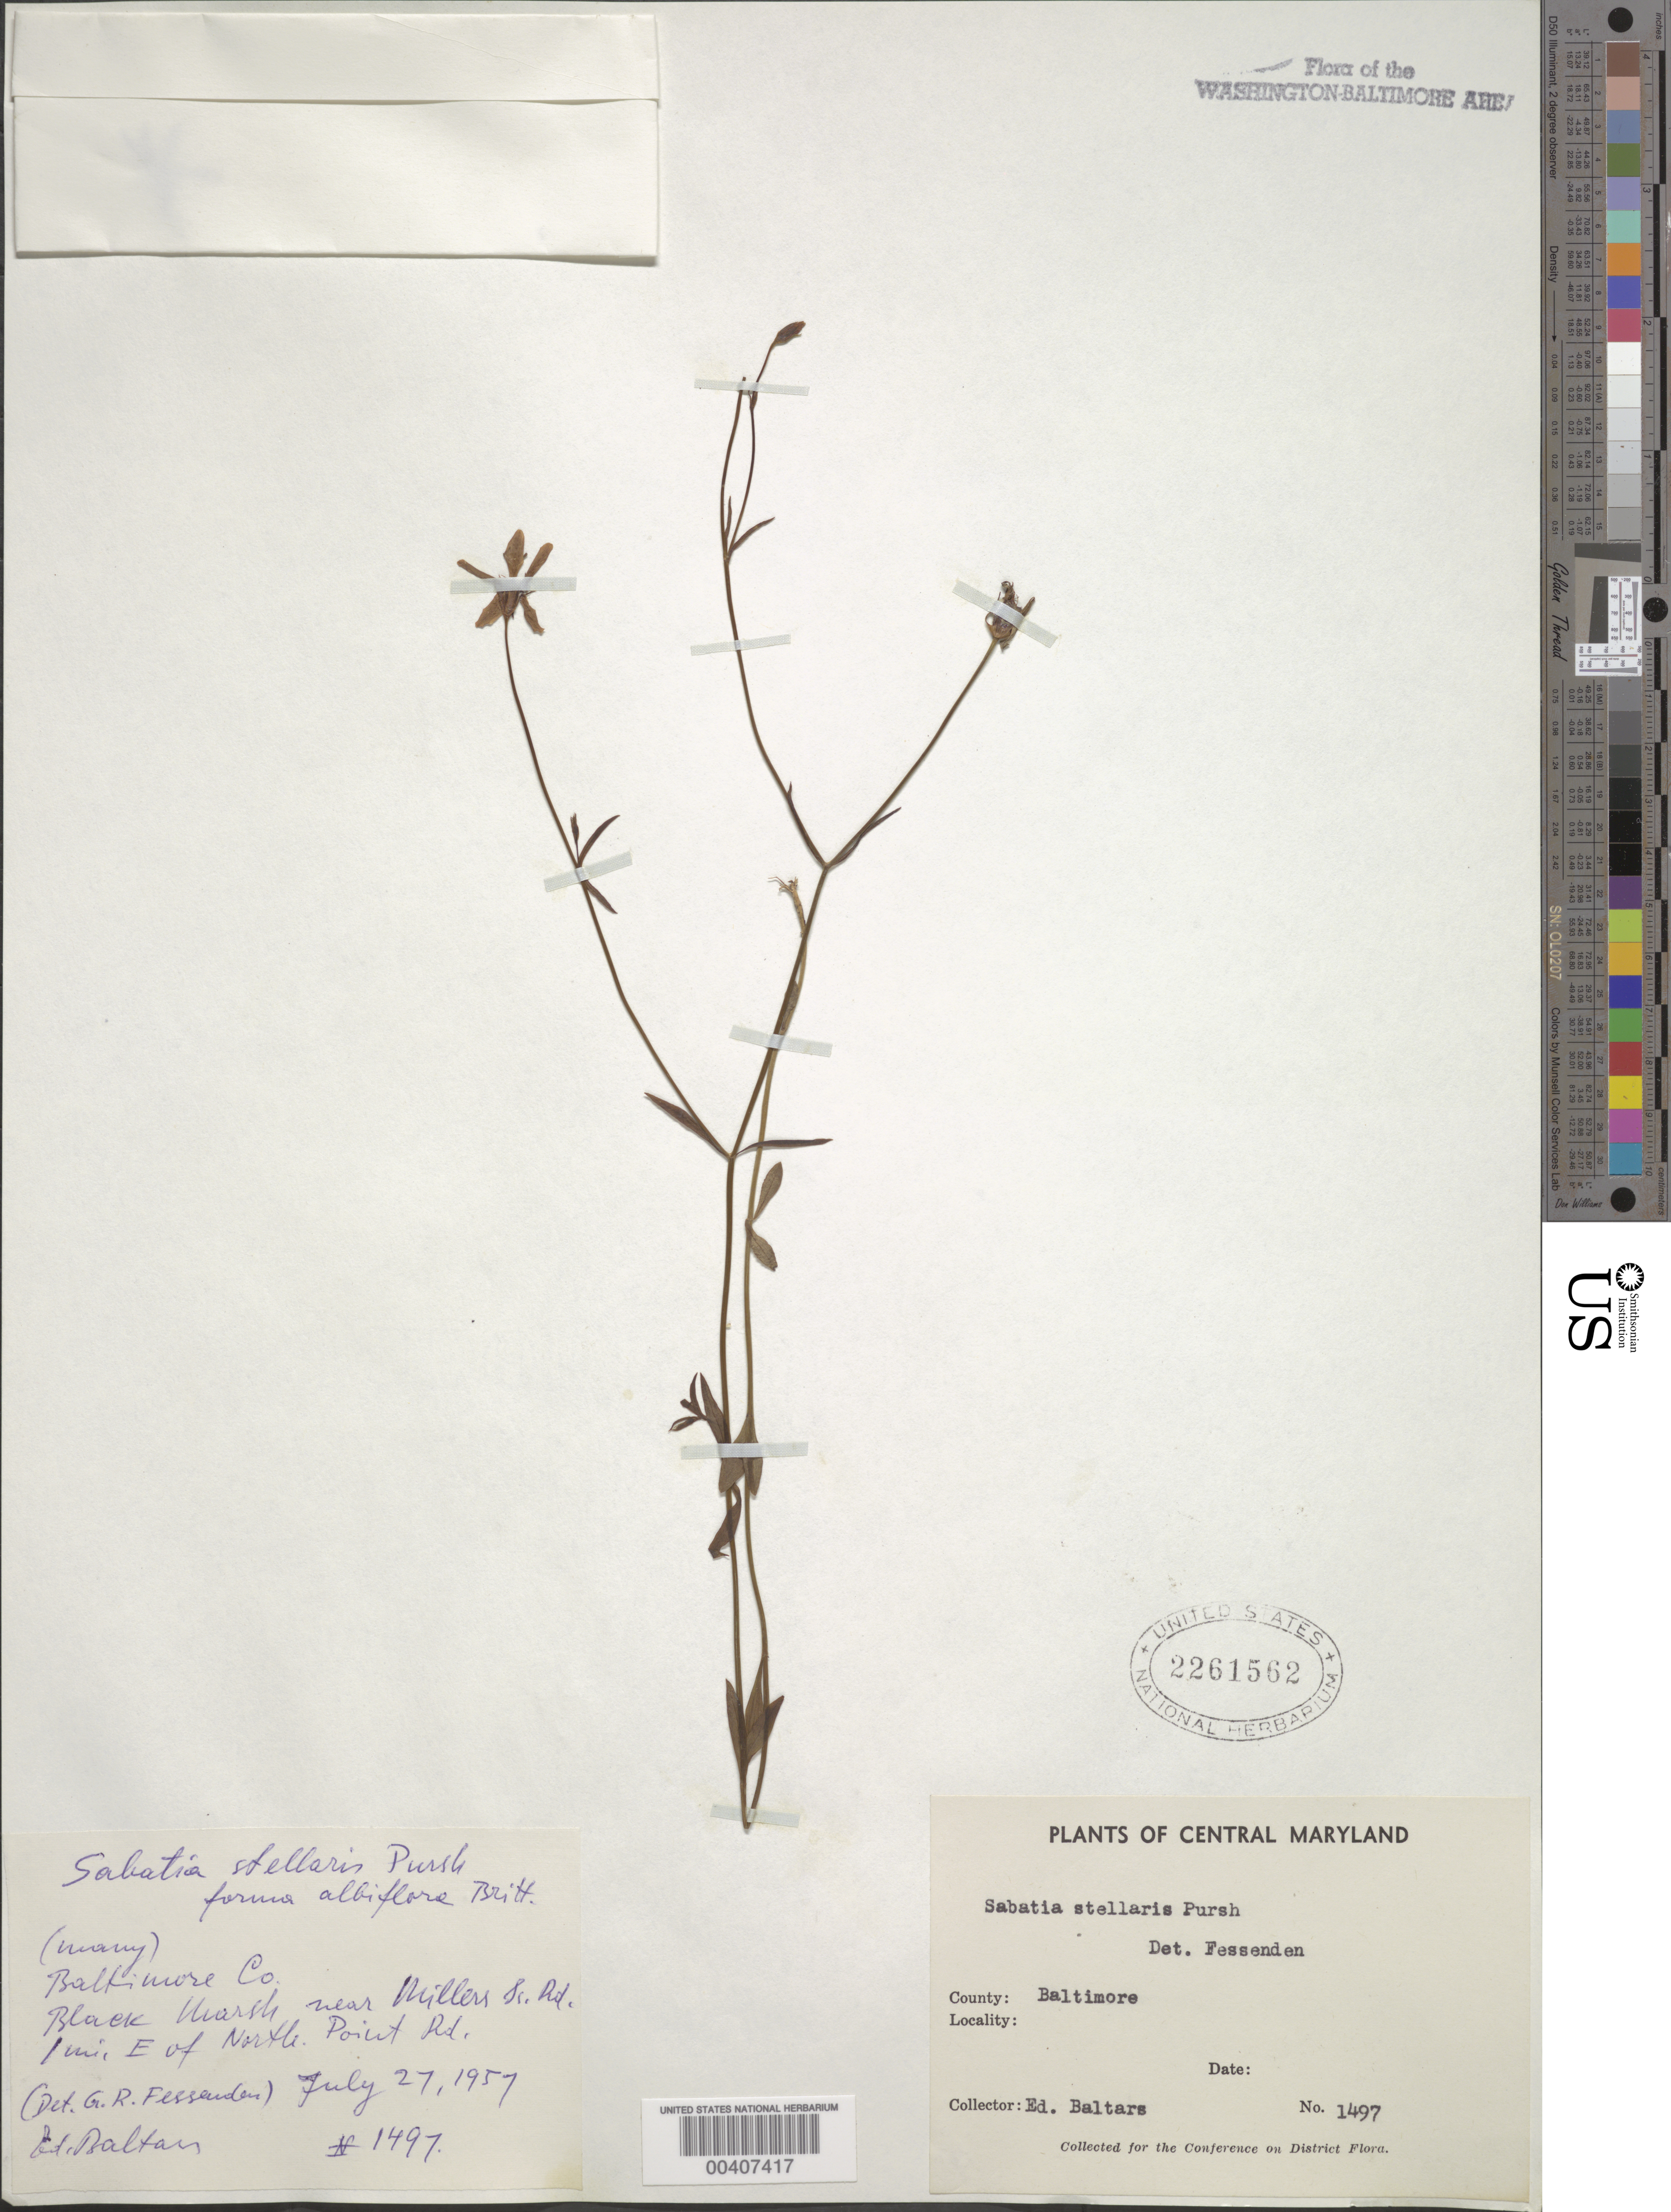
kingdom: Plantae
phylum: Tracheophyta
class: Magnoliopsida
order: Gentianales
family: Gentianaceae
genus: Sabatia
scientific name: Sabatia stellaris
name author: Pursh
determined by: Fessenden, G. R.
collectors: E. Baltars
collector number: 1497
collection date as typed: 27 Jul 1957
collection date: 1957-07-27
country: United States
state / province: Maryland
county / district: Baltimore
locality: Black Marsh near Millers Rd., 1 mi. E of North Point Rd.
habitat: Marsh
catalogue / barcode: US 2261562